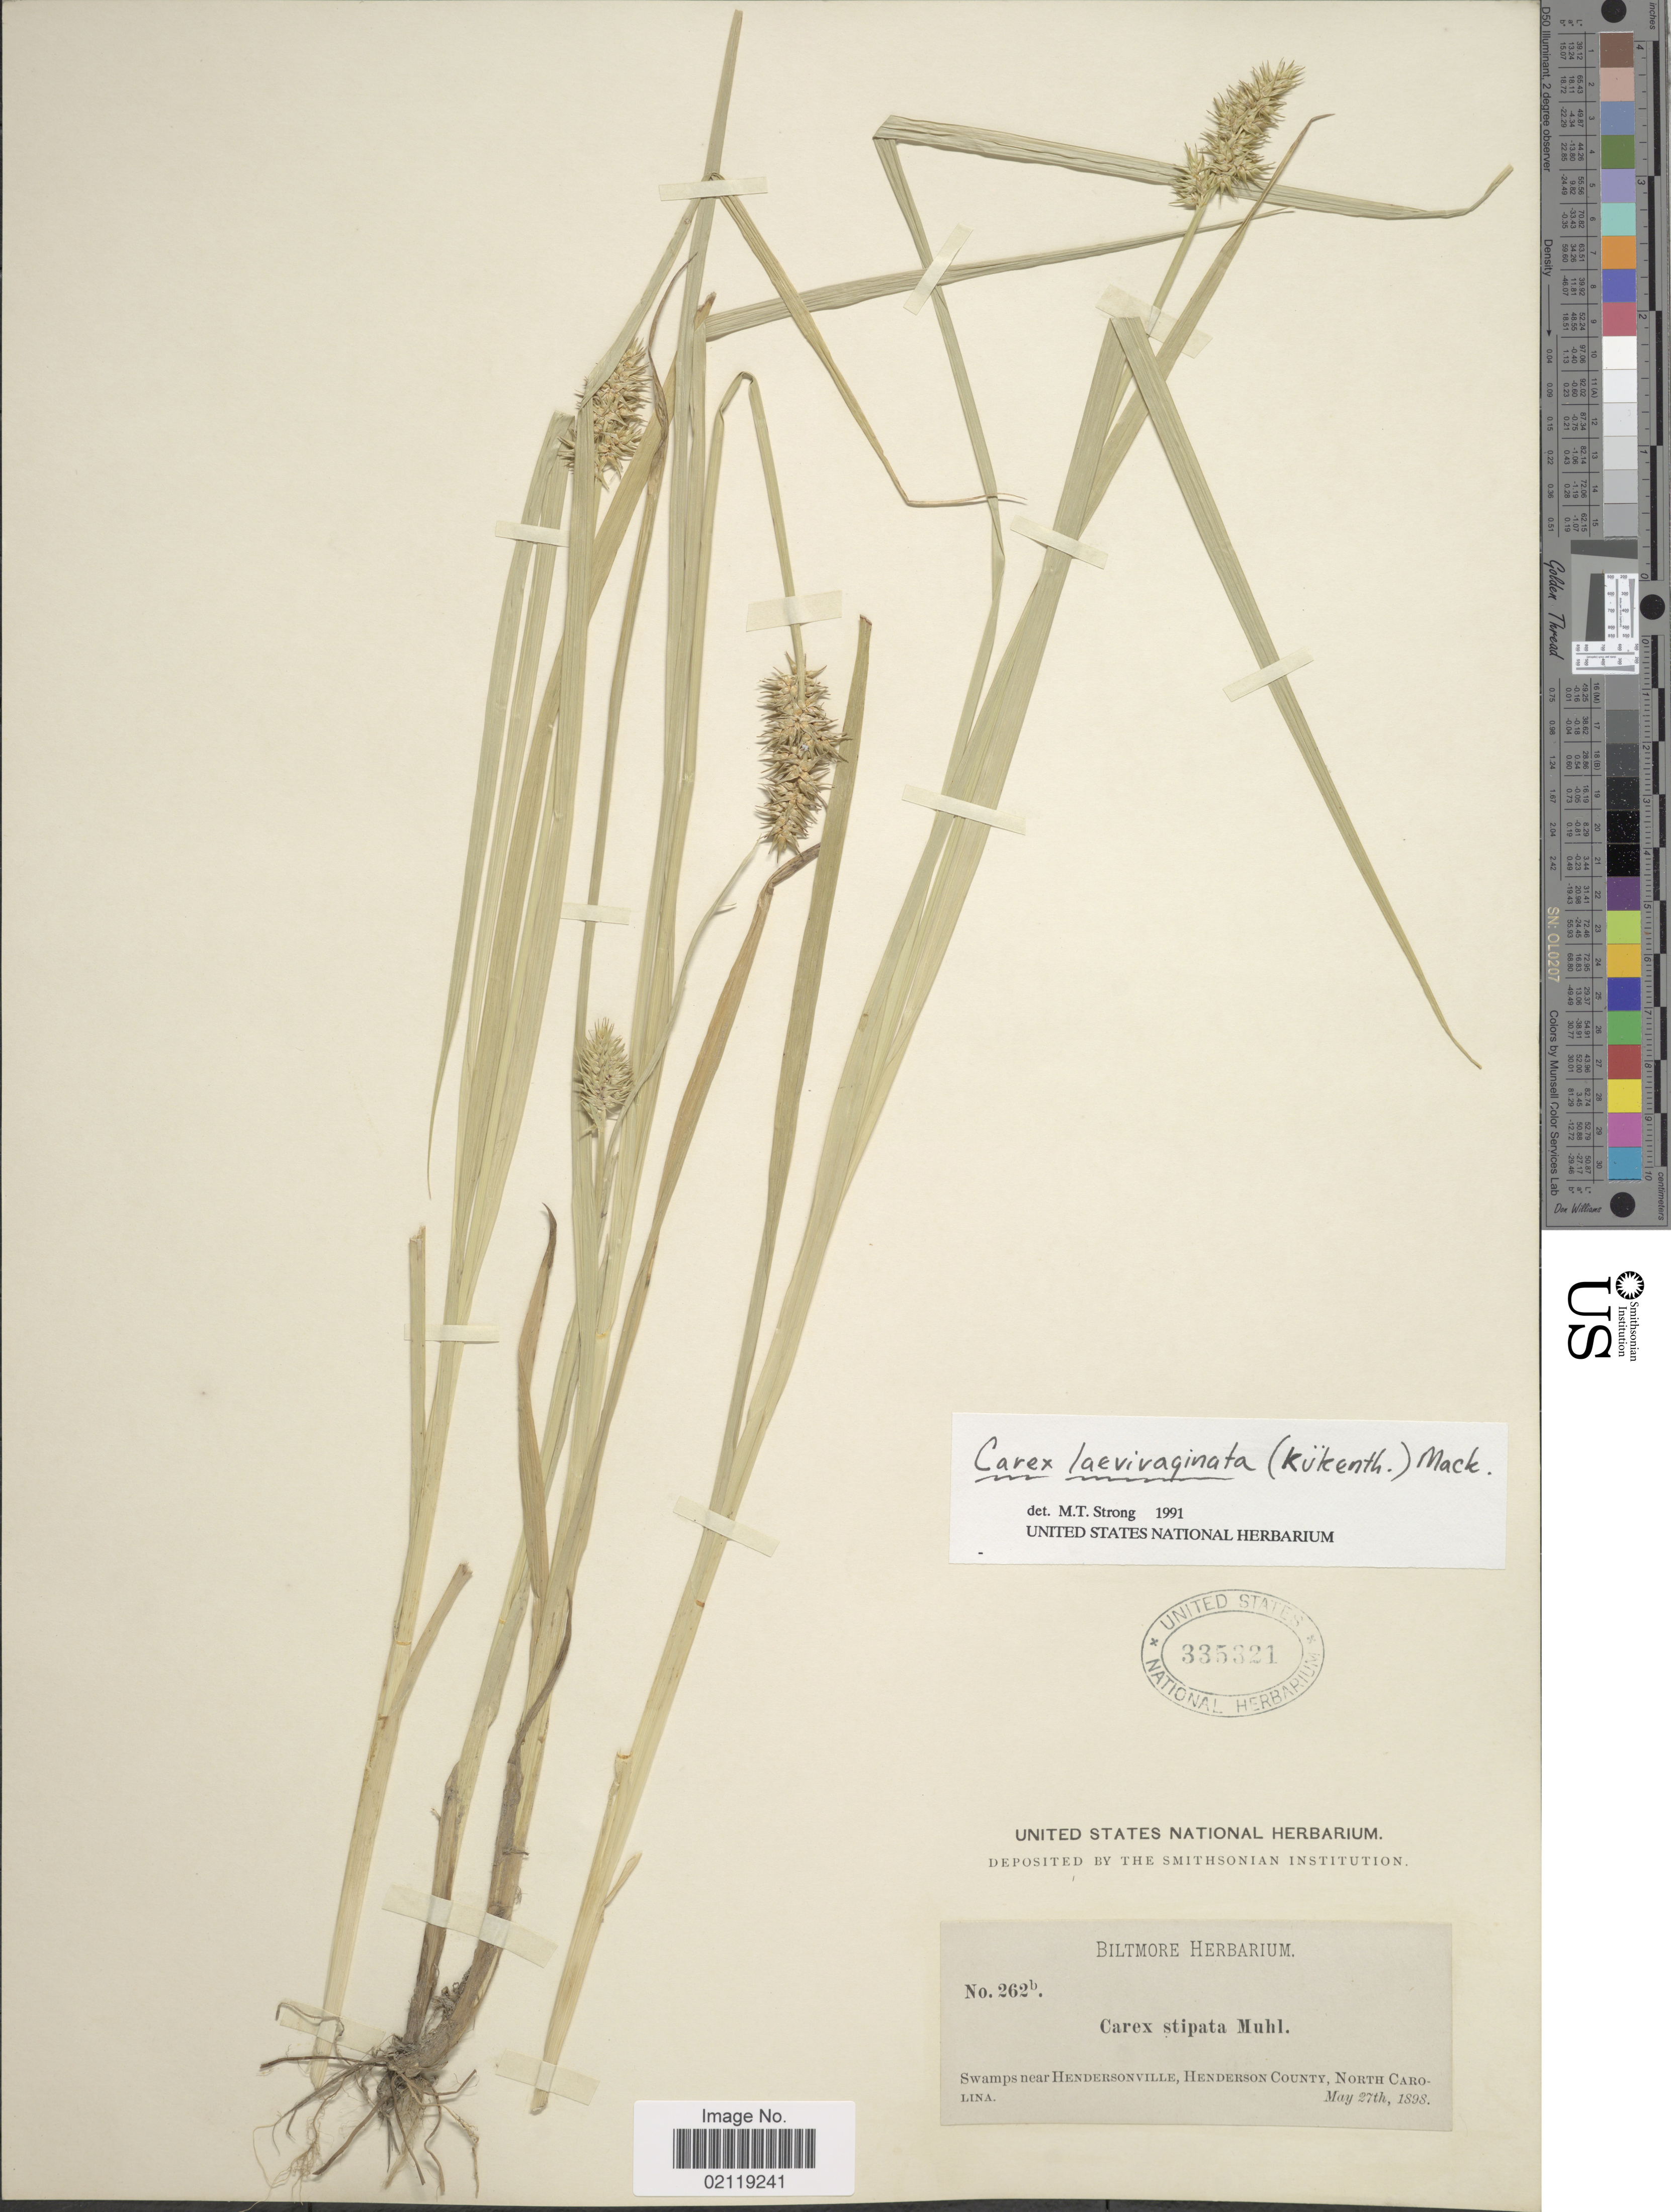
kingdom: Plantae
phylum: Tracheophyta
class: Liliopsida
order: Poales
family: Cyperaceae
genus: Carex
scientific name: Carex laevivaginata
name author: (Kük.) Mack.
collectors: ex herb. Biltmore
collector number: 262b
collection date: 1898-05-27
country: United States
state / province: North Carolina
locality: Swamps near Hendersonville, Henderson County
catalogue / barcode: US 335321